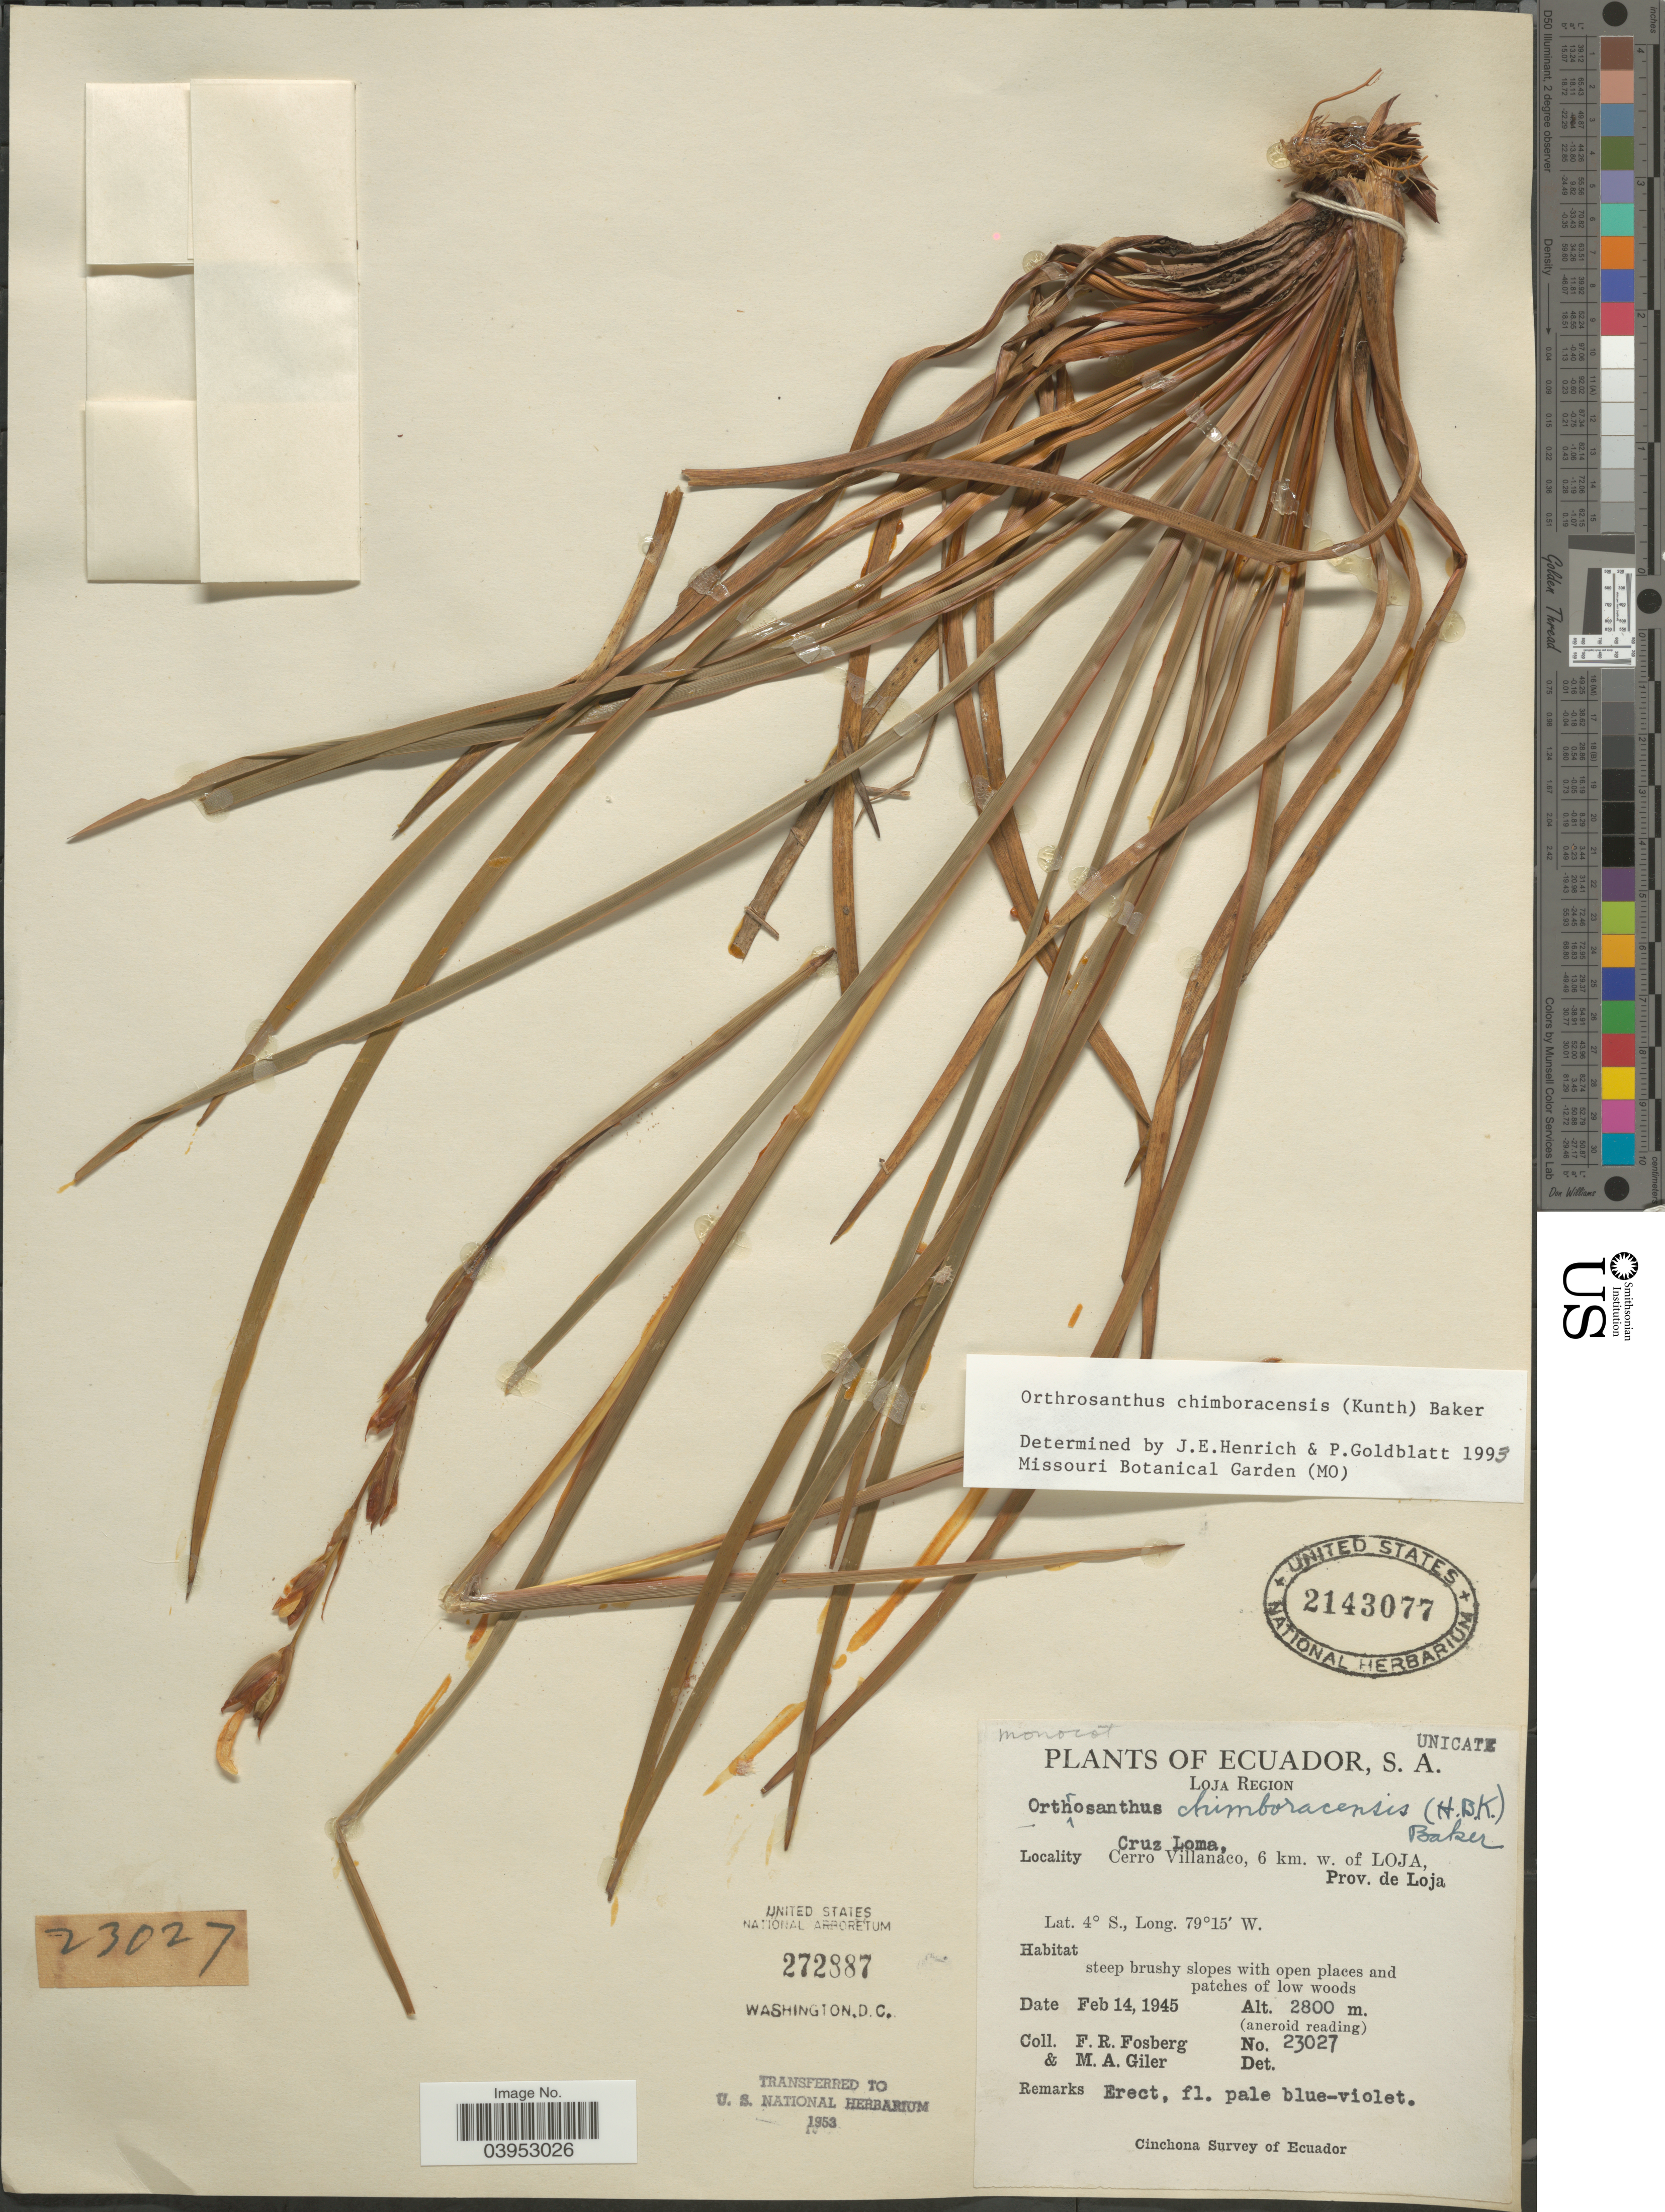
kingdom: Plantae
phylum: Tracheophyta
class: Liliopsida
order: Asparagales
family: Iridaceae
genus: Orthrosanthus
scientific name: Orthrosanthus chimboracensis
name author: (Kunth) Baker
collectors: F. R. Fosberg & M. Giler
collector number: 23027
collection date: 1945-02-14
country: Ecuador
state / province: Loja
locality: Loja Region. Cruz Loma. Cerro Villanaco, 6 km. w. of Loja, Prov. de Loja.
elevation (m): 2800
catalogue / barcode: US 2143077